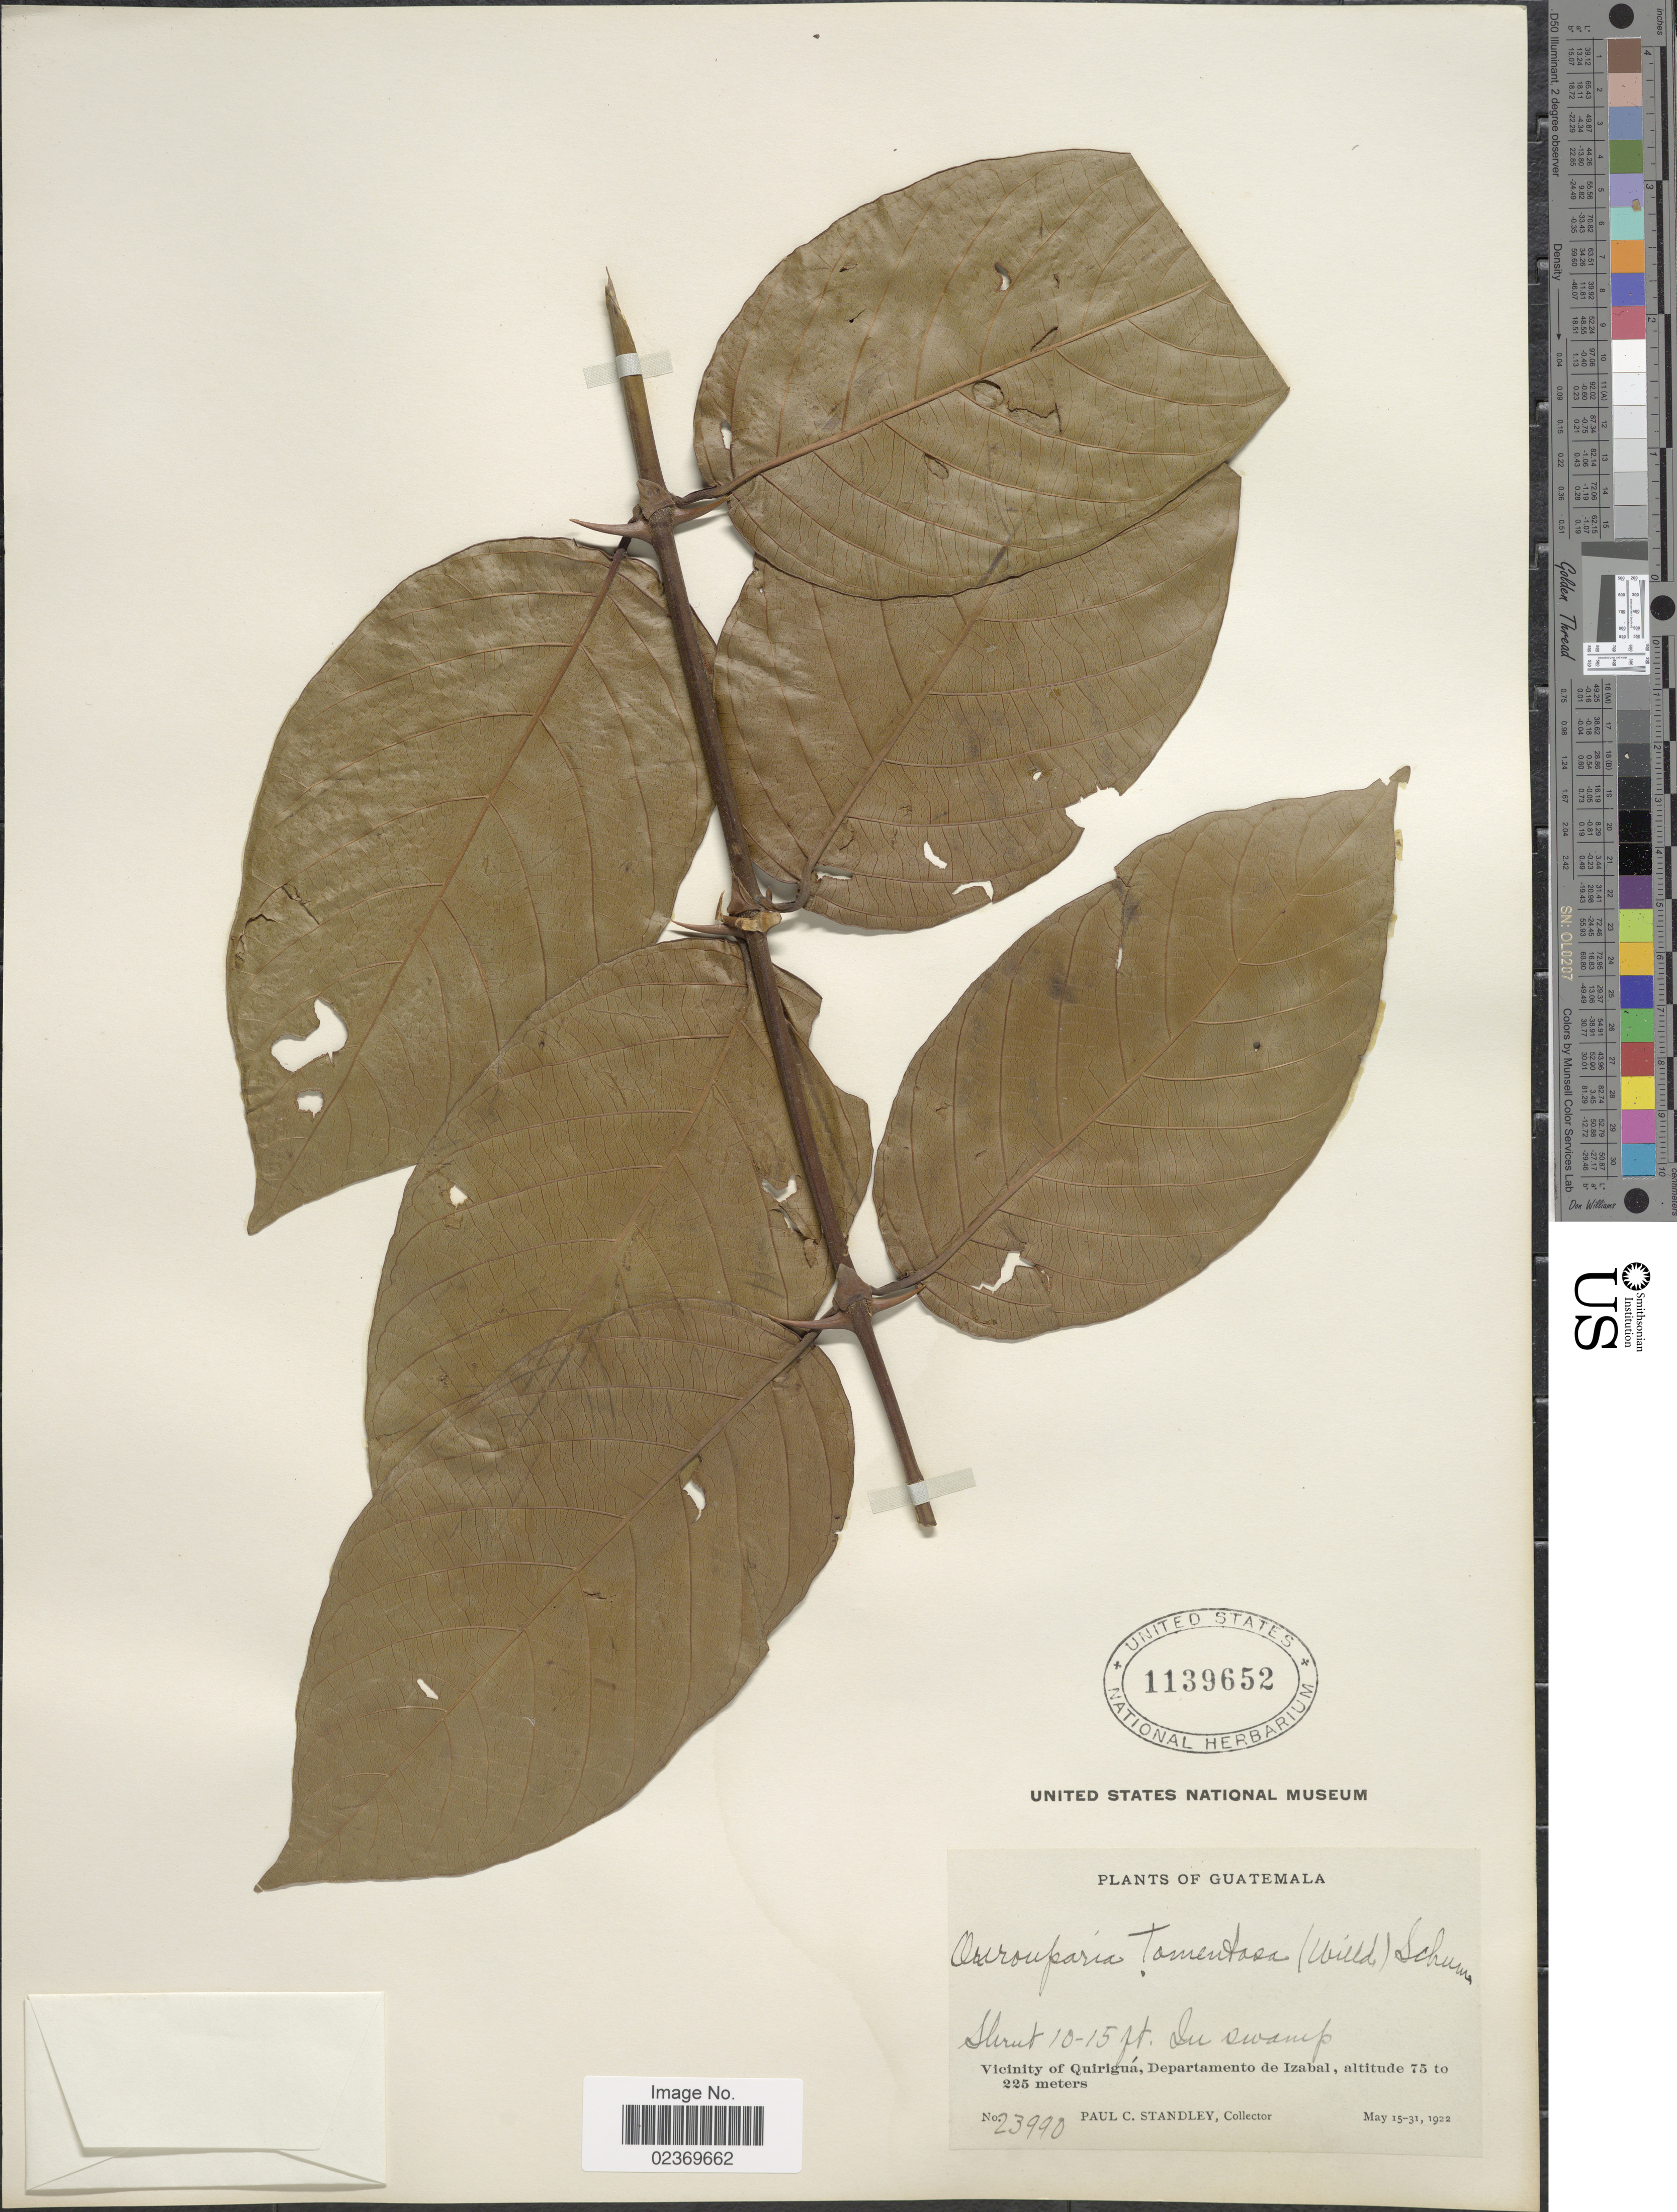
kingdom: Plantae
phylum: Tracheophyta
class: Magnoliopsida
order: Gentianales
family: Rubiaceae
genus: Uncaria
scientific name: Uncaria tomentosa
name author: (Willd. ex Roem. & Schult.) DC.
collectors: P. C. Standley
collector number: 23990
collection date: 1922-05-15/1922-05-31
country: Guatemala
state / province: Izabal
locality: Vicinity of Quirigua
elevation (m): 75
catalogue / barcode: US 1139652